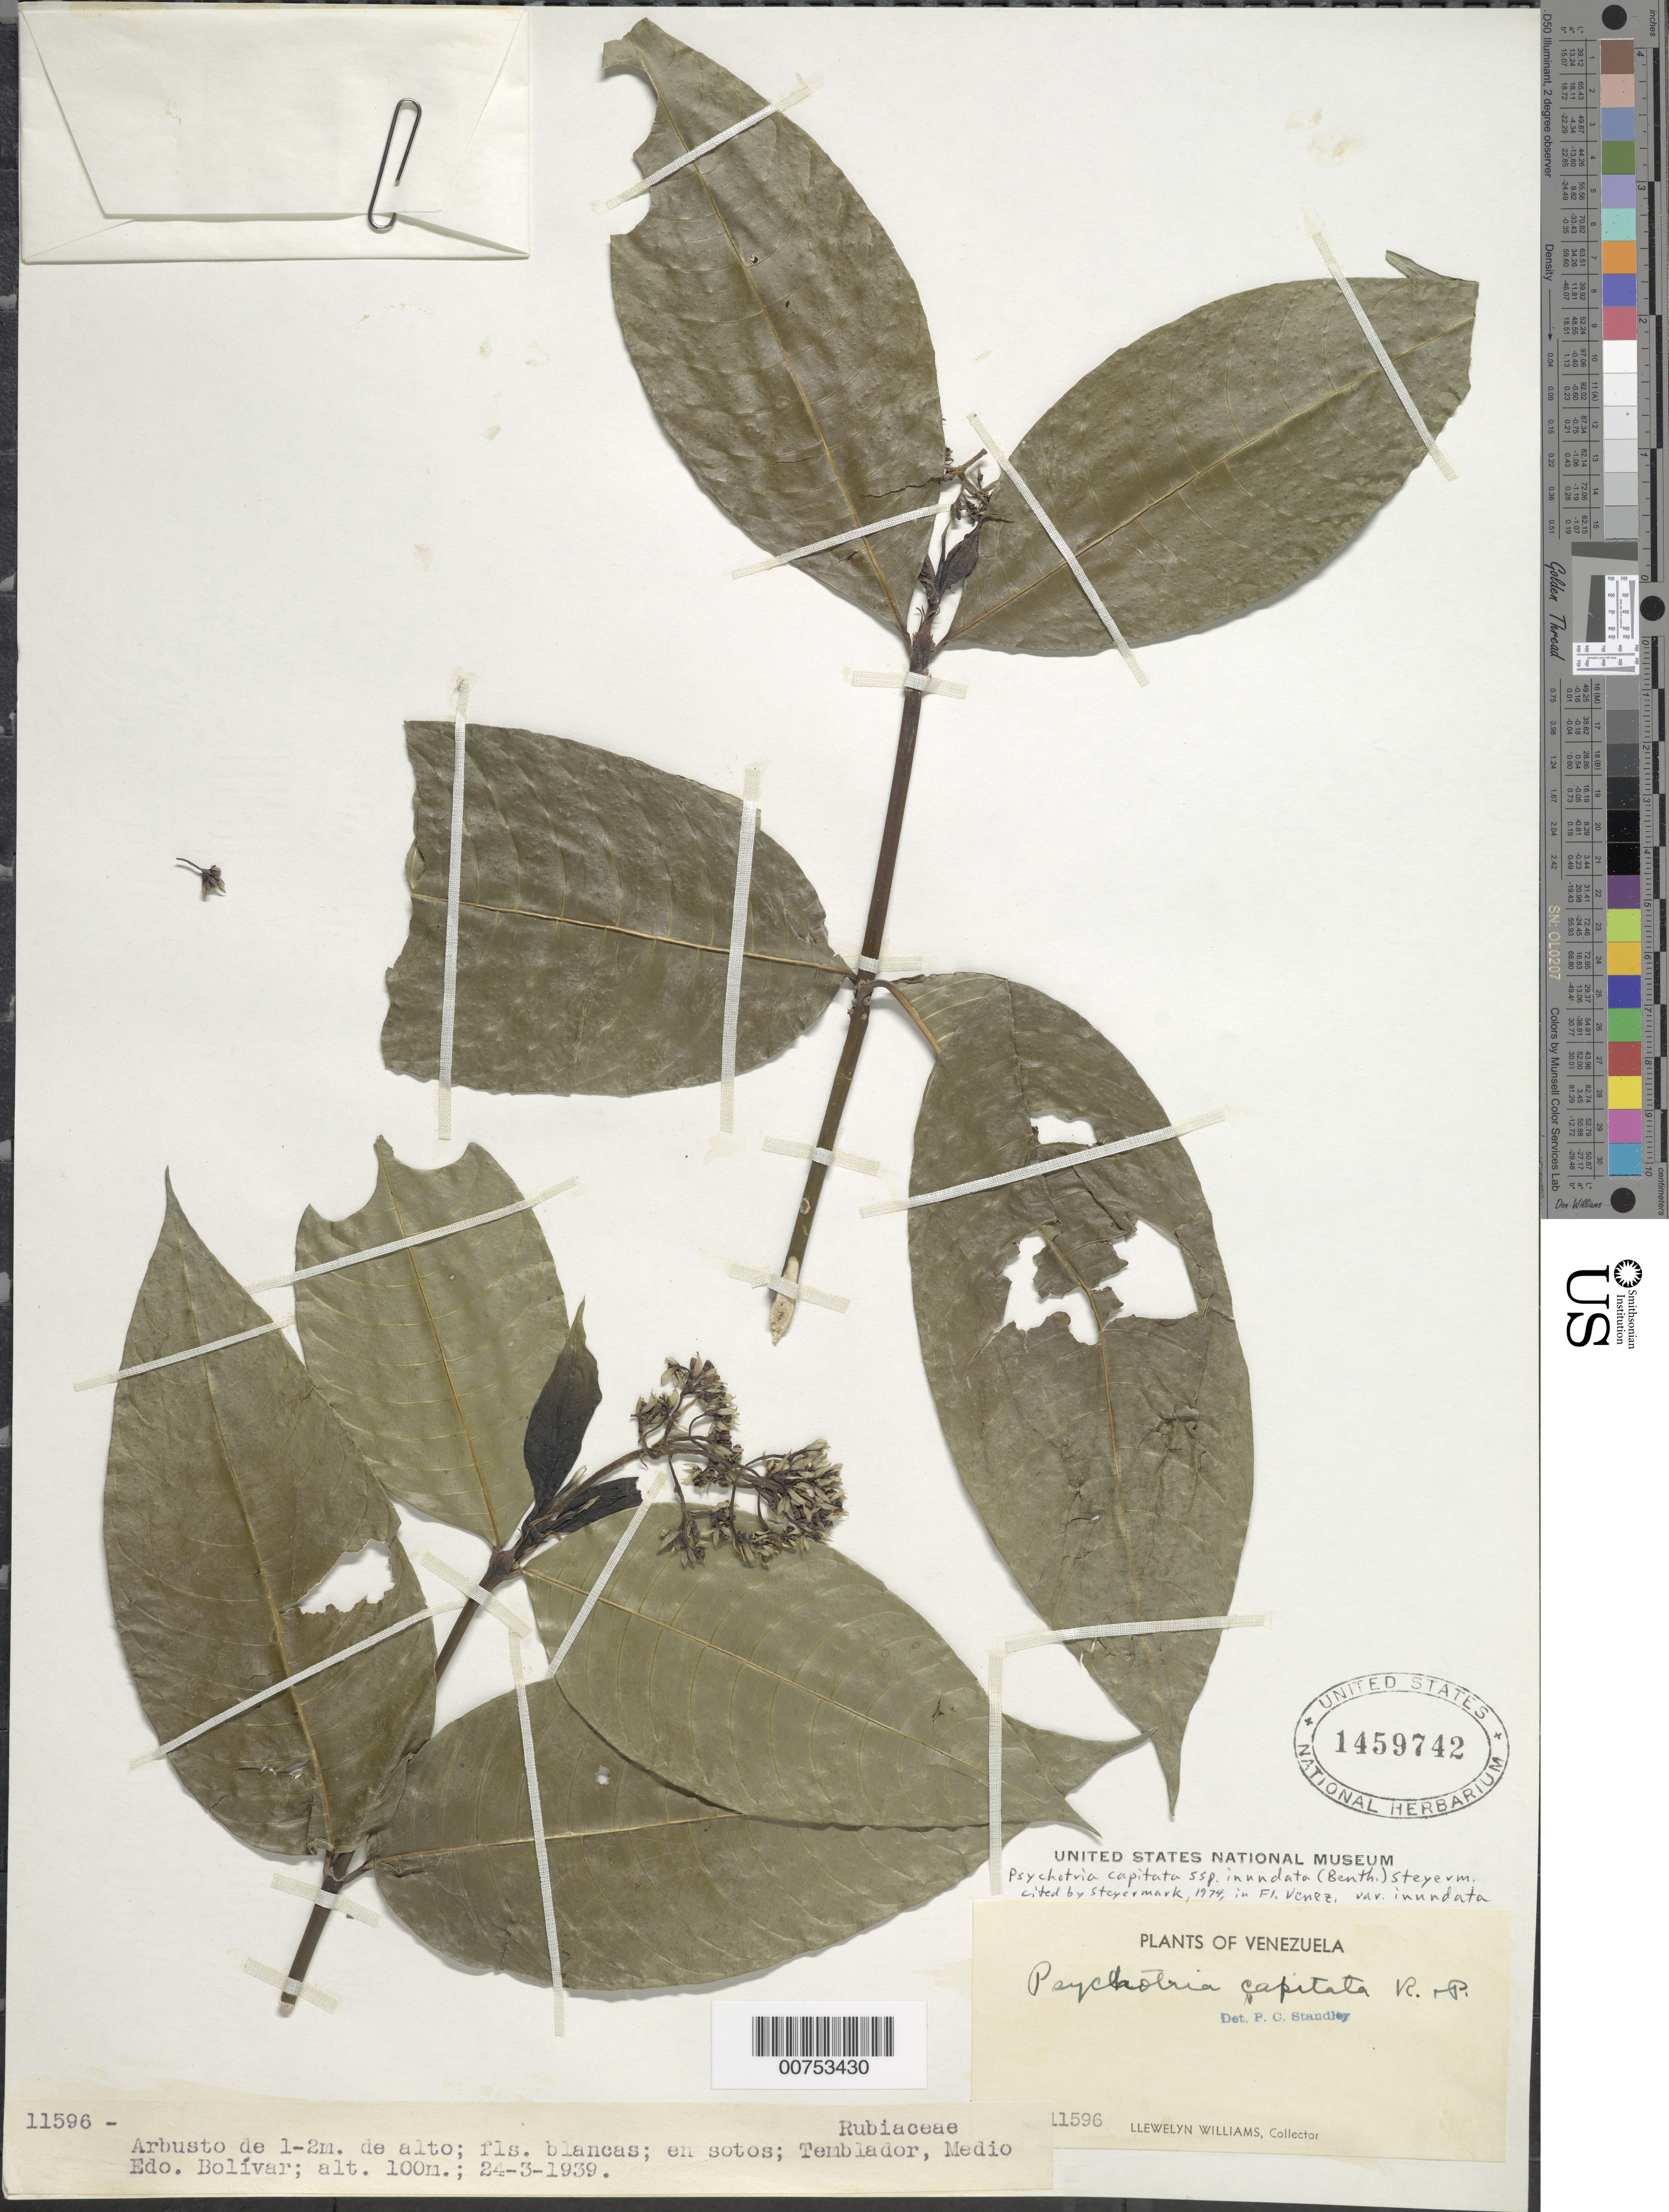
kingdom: Plantae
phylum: Tracheophyta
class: Magnoliopsida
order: Gentianales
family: Rubiaceae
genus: Psychotria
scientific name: Psychotria capitata var. inundata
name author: (Benth.) Steyerm.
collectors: Ll. Williams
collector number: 11596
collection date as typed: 24-Mar-39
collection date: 1939-03-24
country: Venezuela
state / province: Bolívar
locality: Temblador, Medio Caura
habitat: Sitios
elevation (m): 100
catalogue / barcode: US 1459742